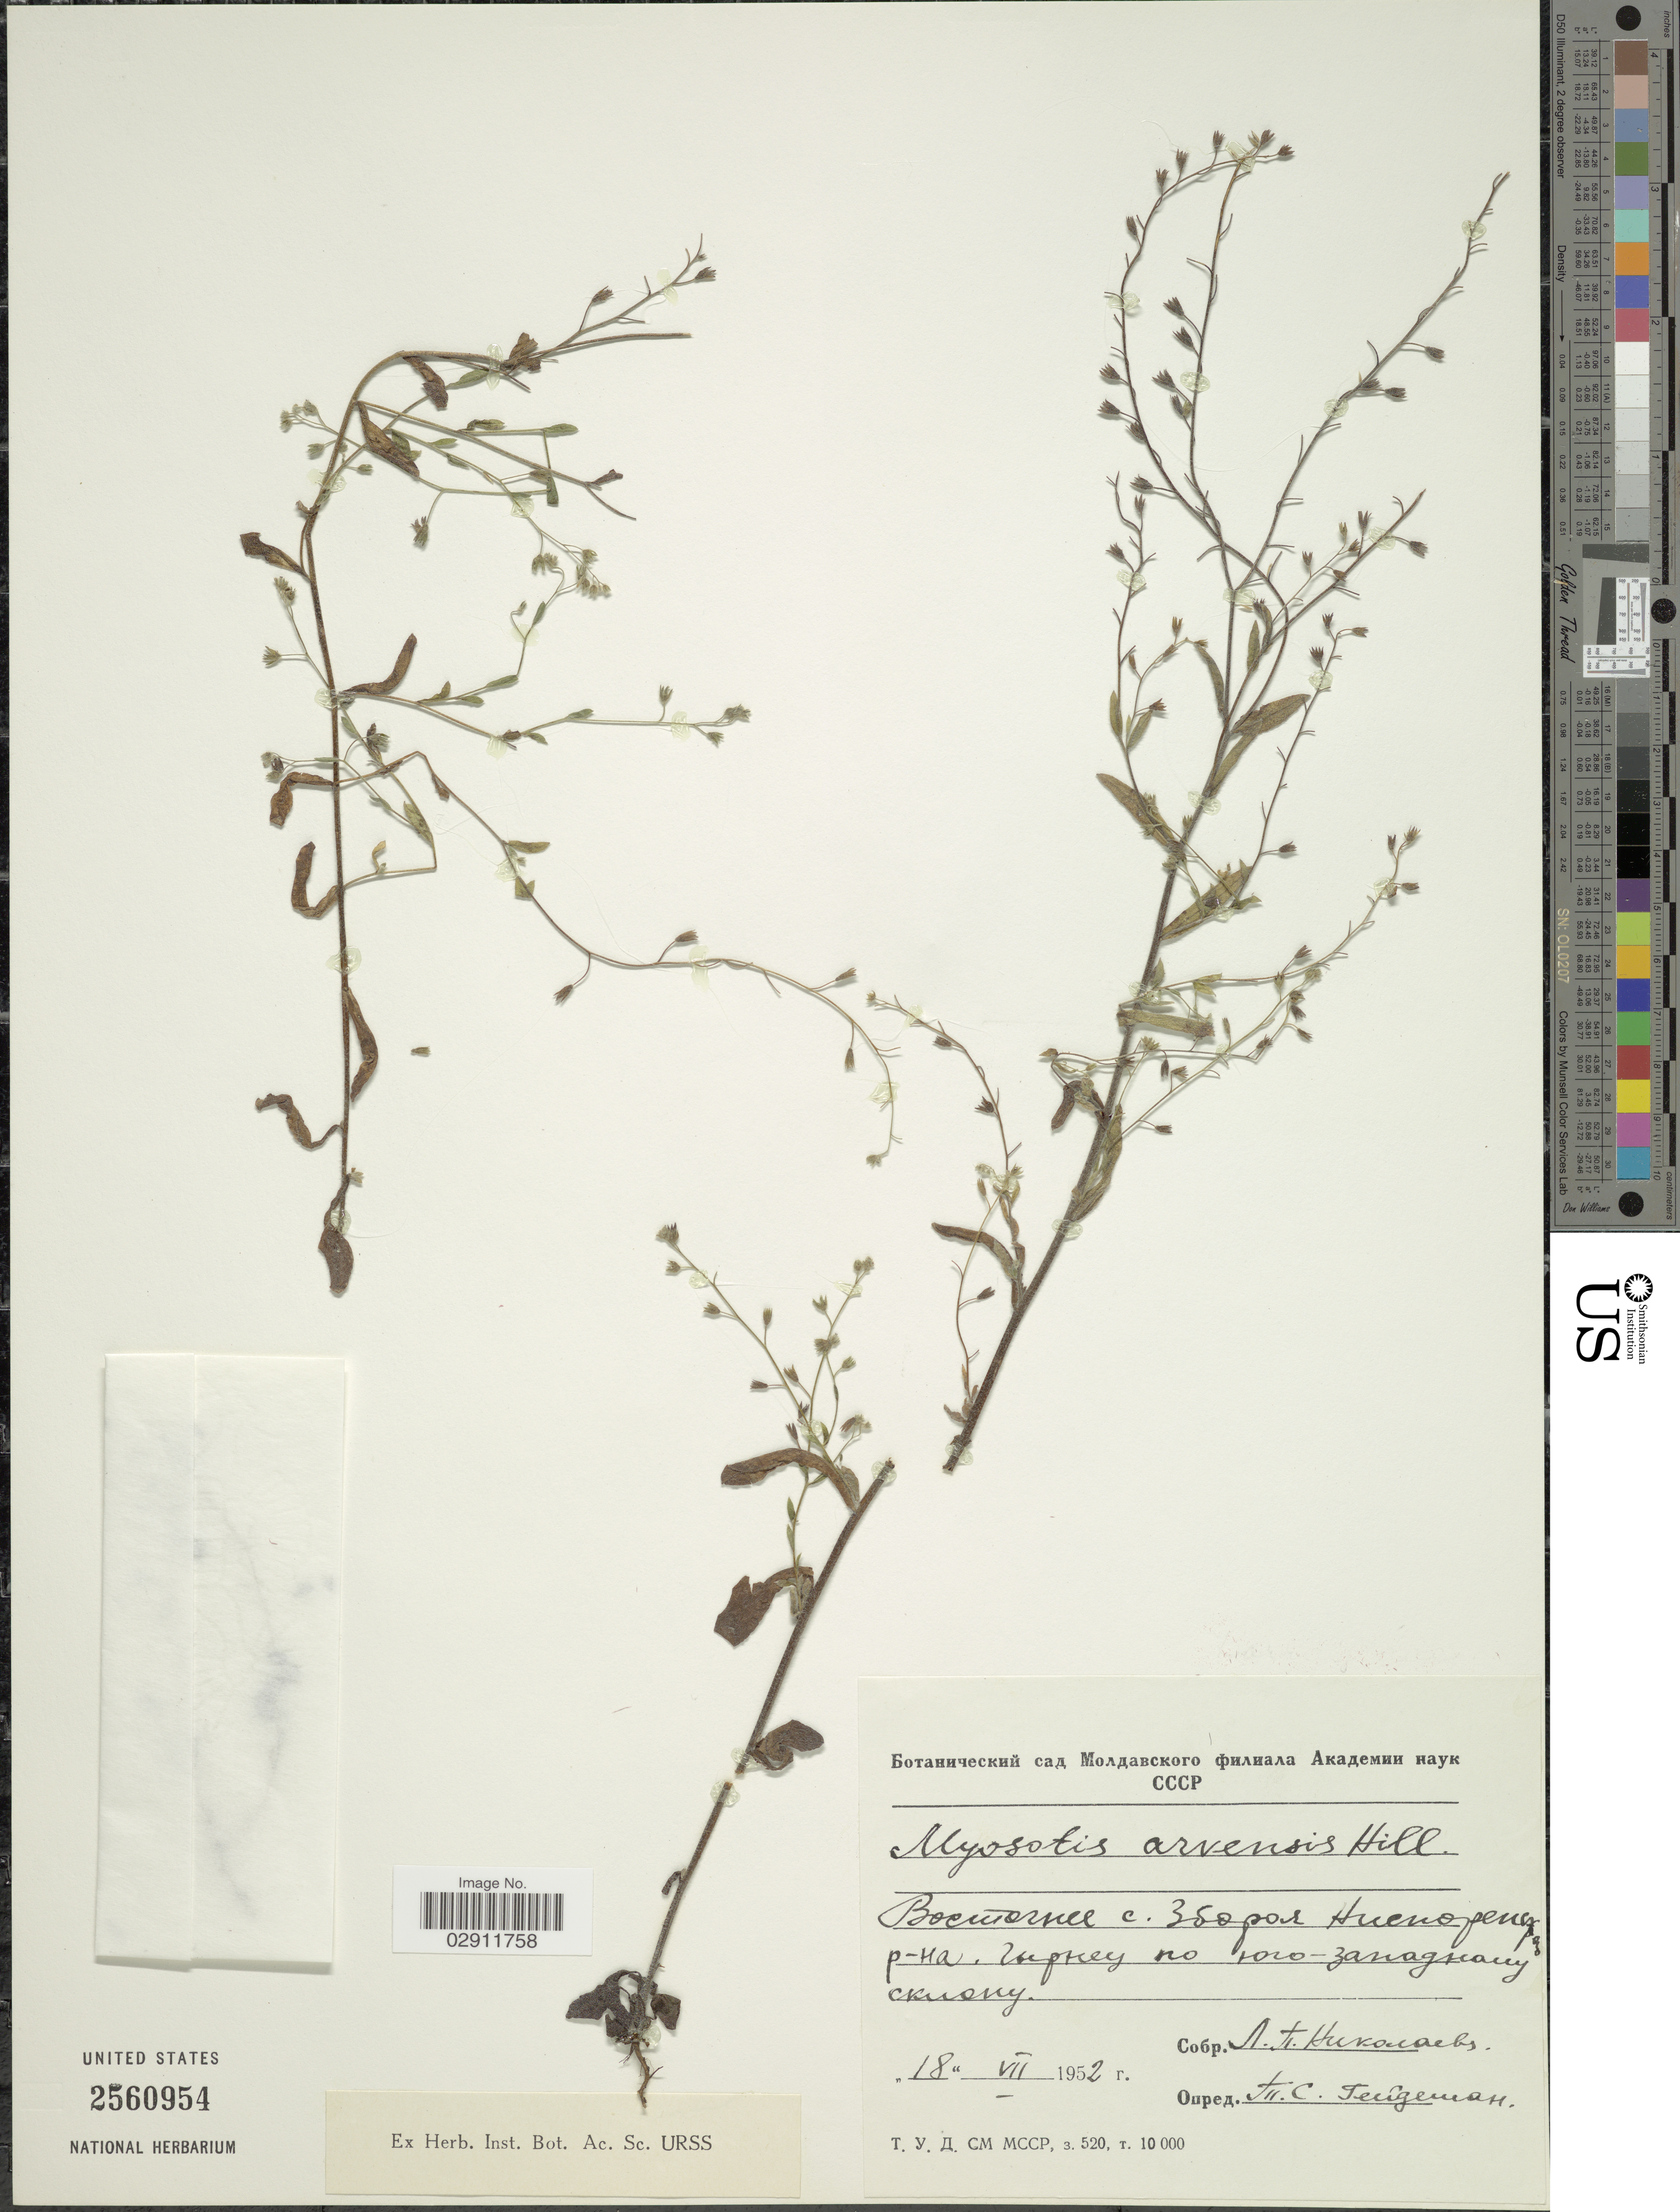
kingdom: Plantae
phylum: Tracheophyta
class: Magnoliopsida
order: Boraginales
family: Boraginaceae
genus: Myosotis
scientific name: Myosotis arvensis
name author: (L.) Hill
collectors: L. Nikolaeva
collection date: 1952-07-18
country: Moldova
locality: Nisporeni Raionul, E of village Zboroy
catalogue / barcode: US 2560954